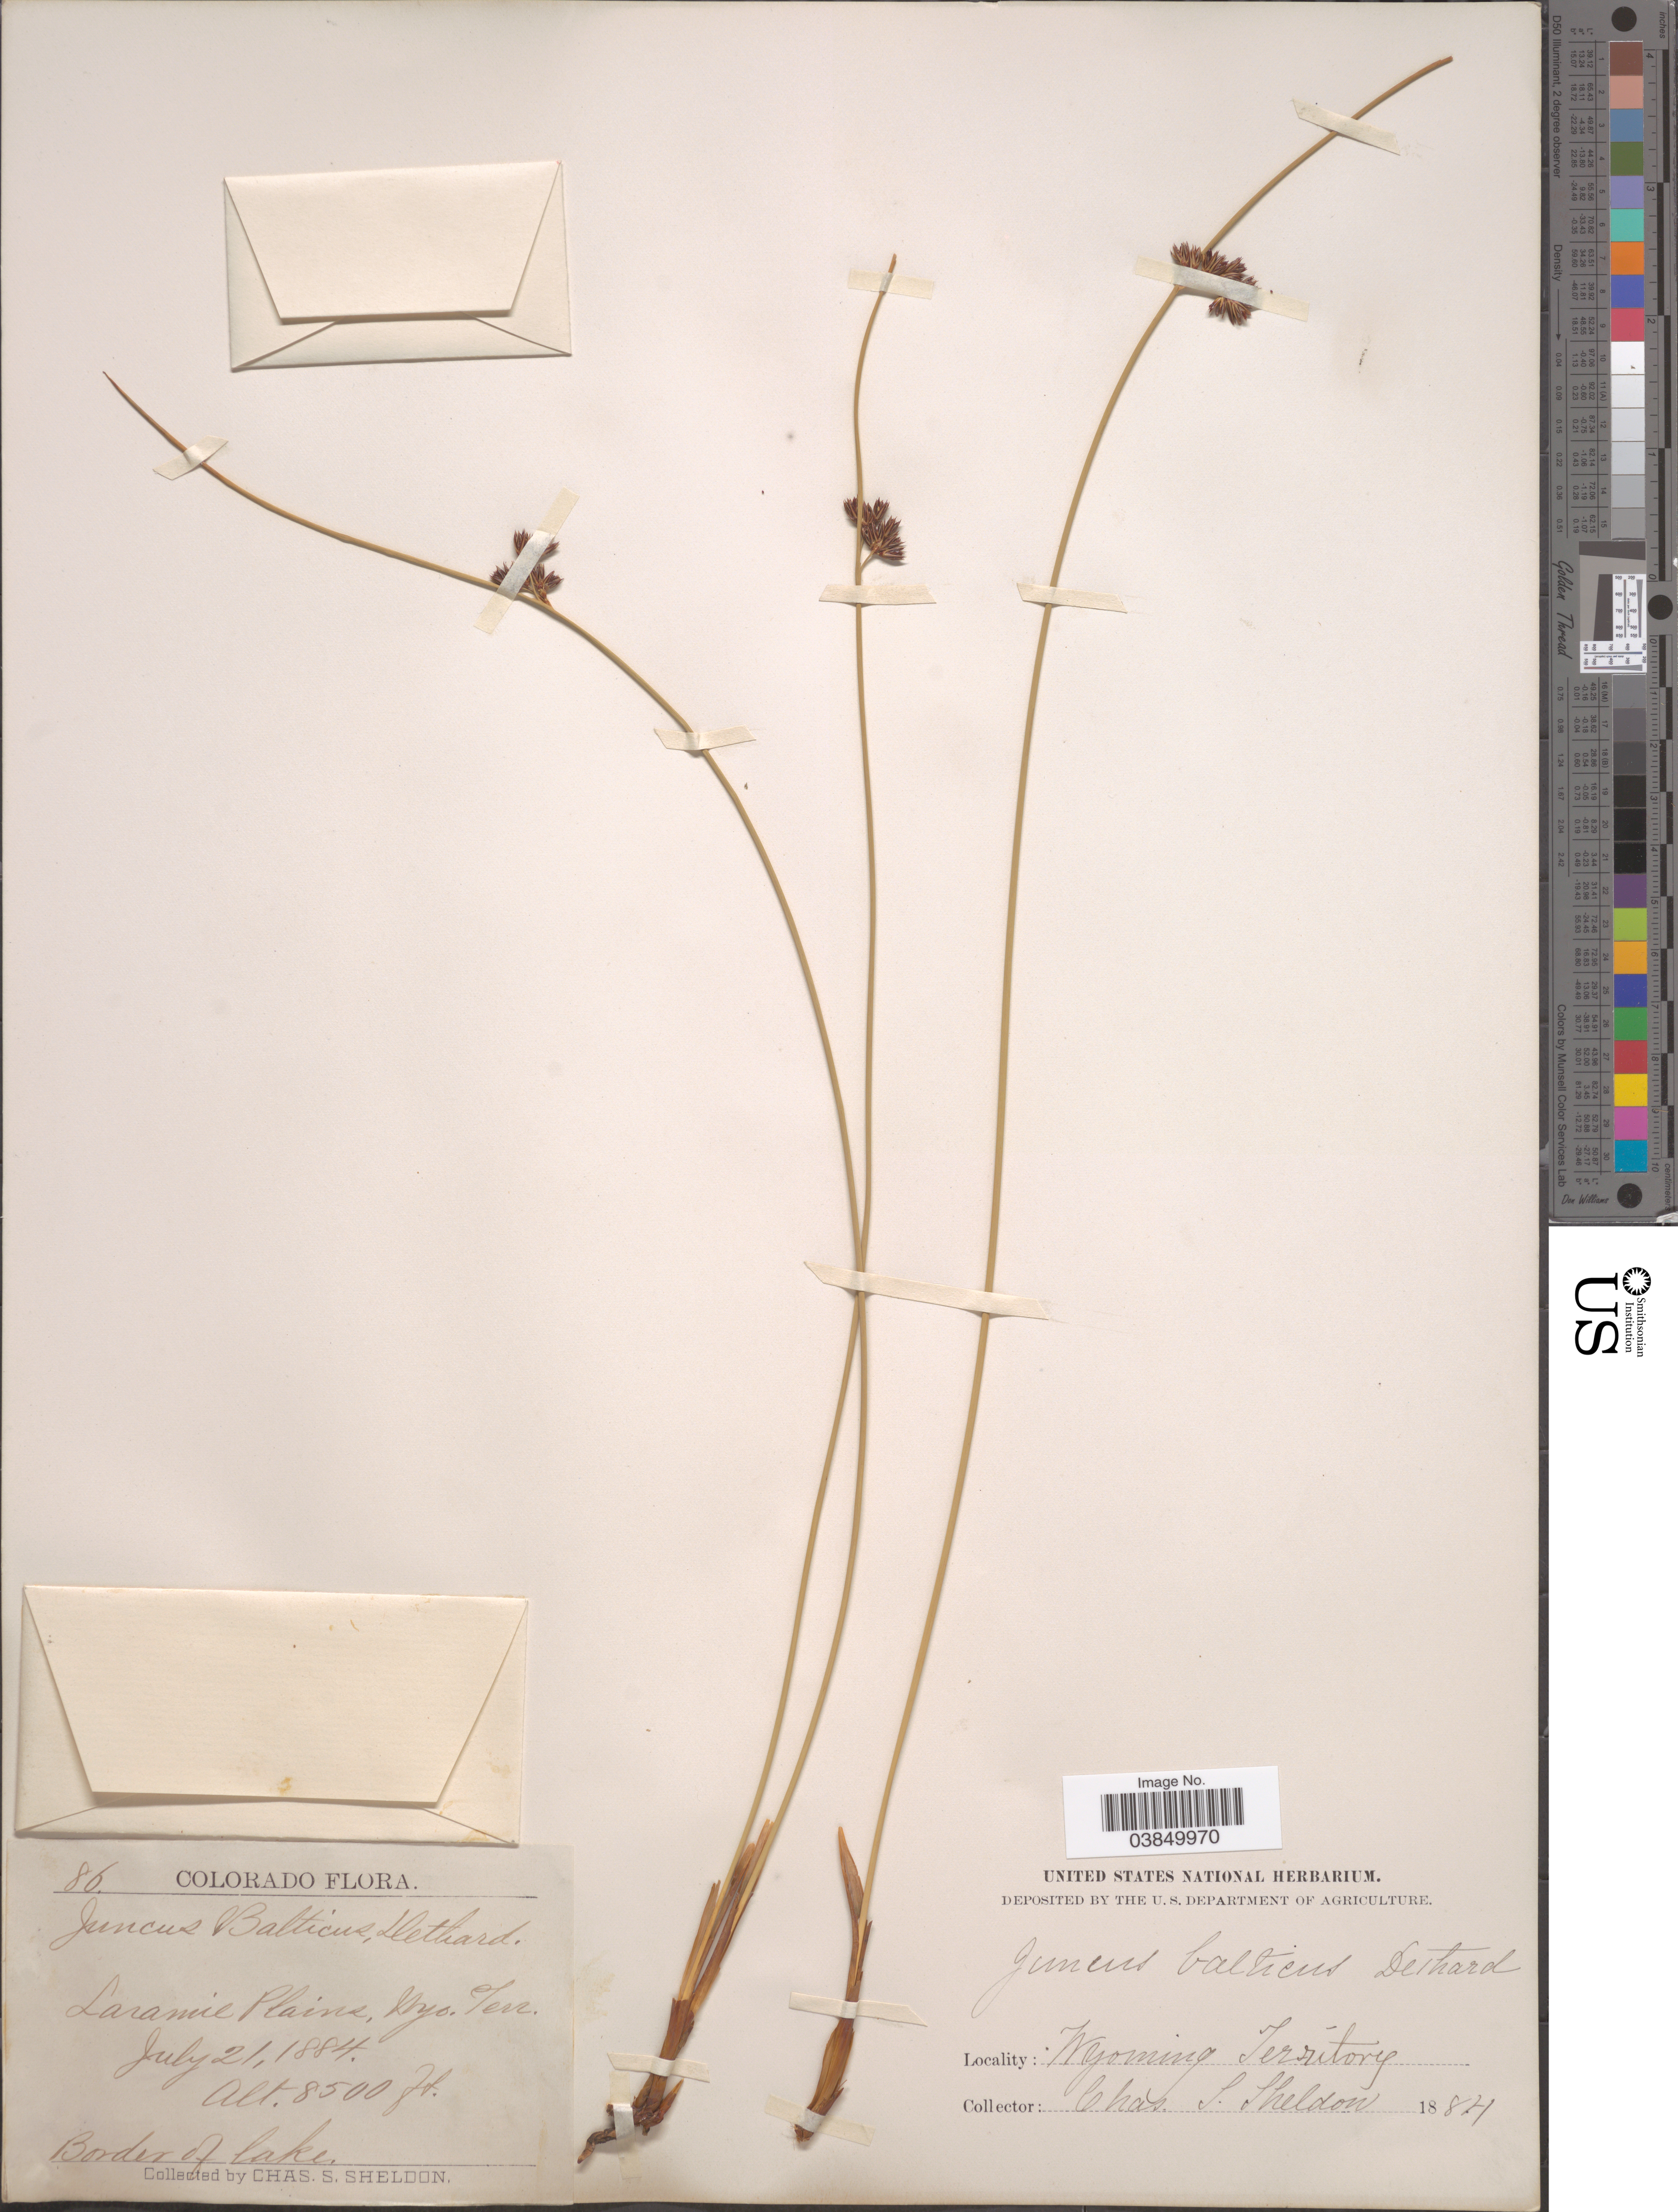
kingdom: Plantae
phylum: Tracheophyta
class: Liliopsida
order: Poales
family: Juncaceae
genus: Juncus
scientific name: Juncus balticus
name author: Willd.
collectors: C. S. Sheldon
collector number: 86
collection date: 1884-07-21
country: United States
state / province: Wyoming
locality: Laramie Plains, Wyo. Terr.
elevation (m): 2591